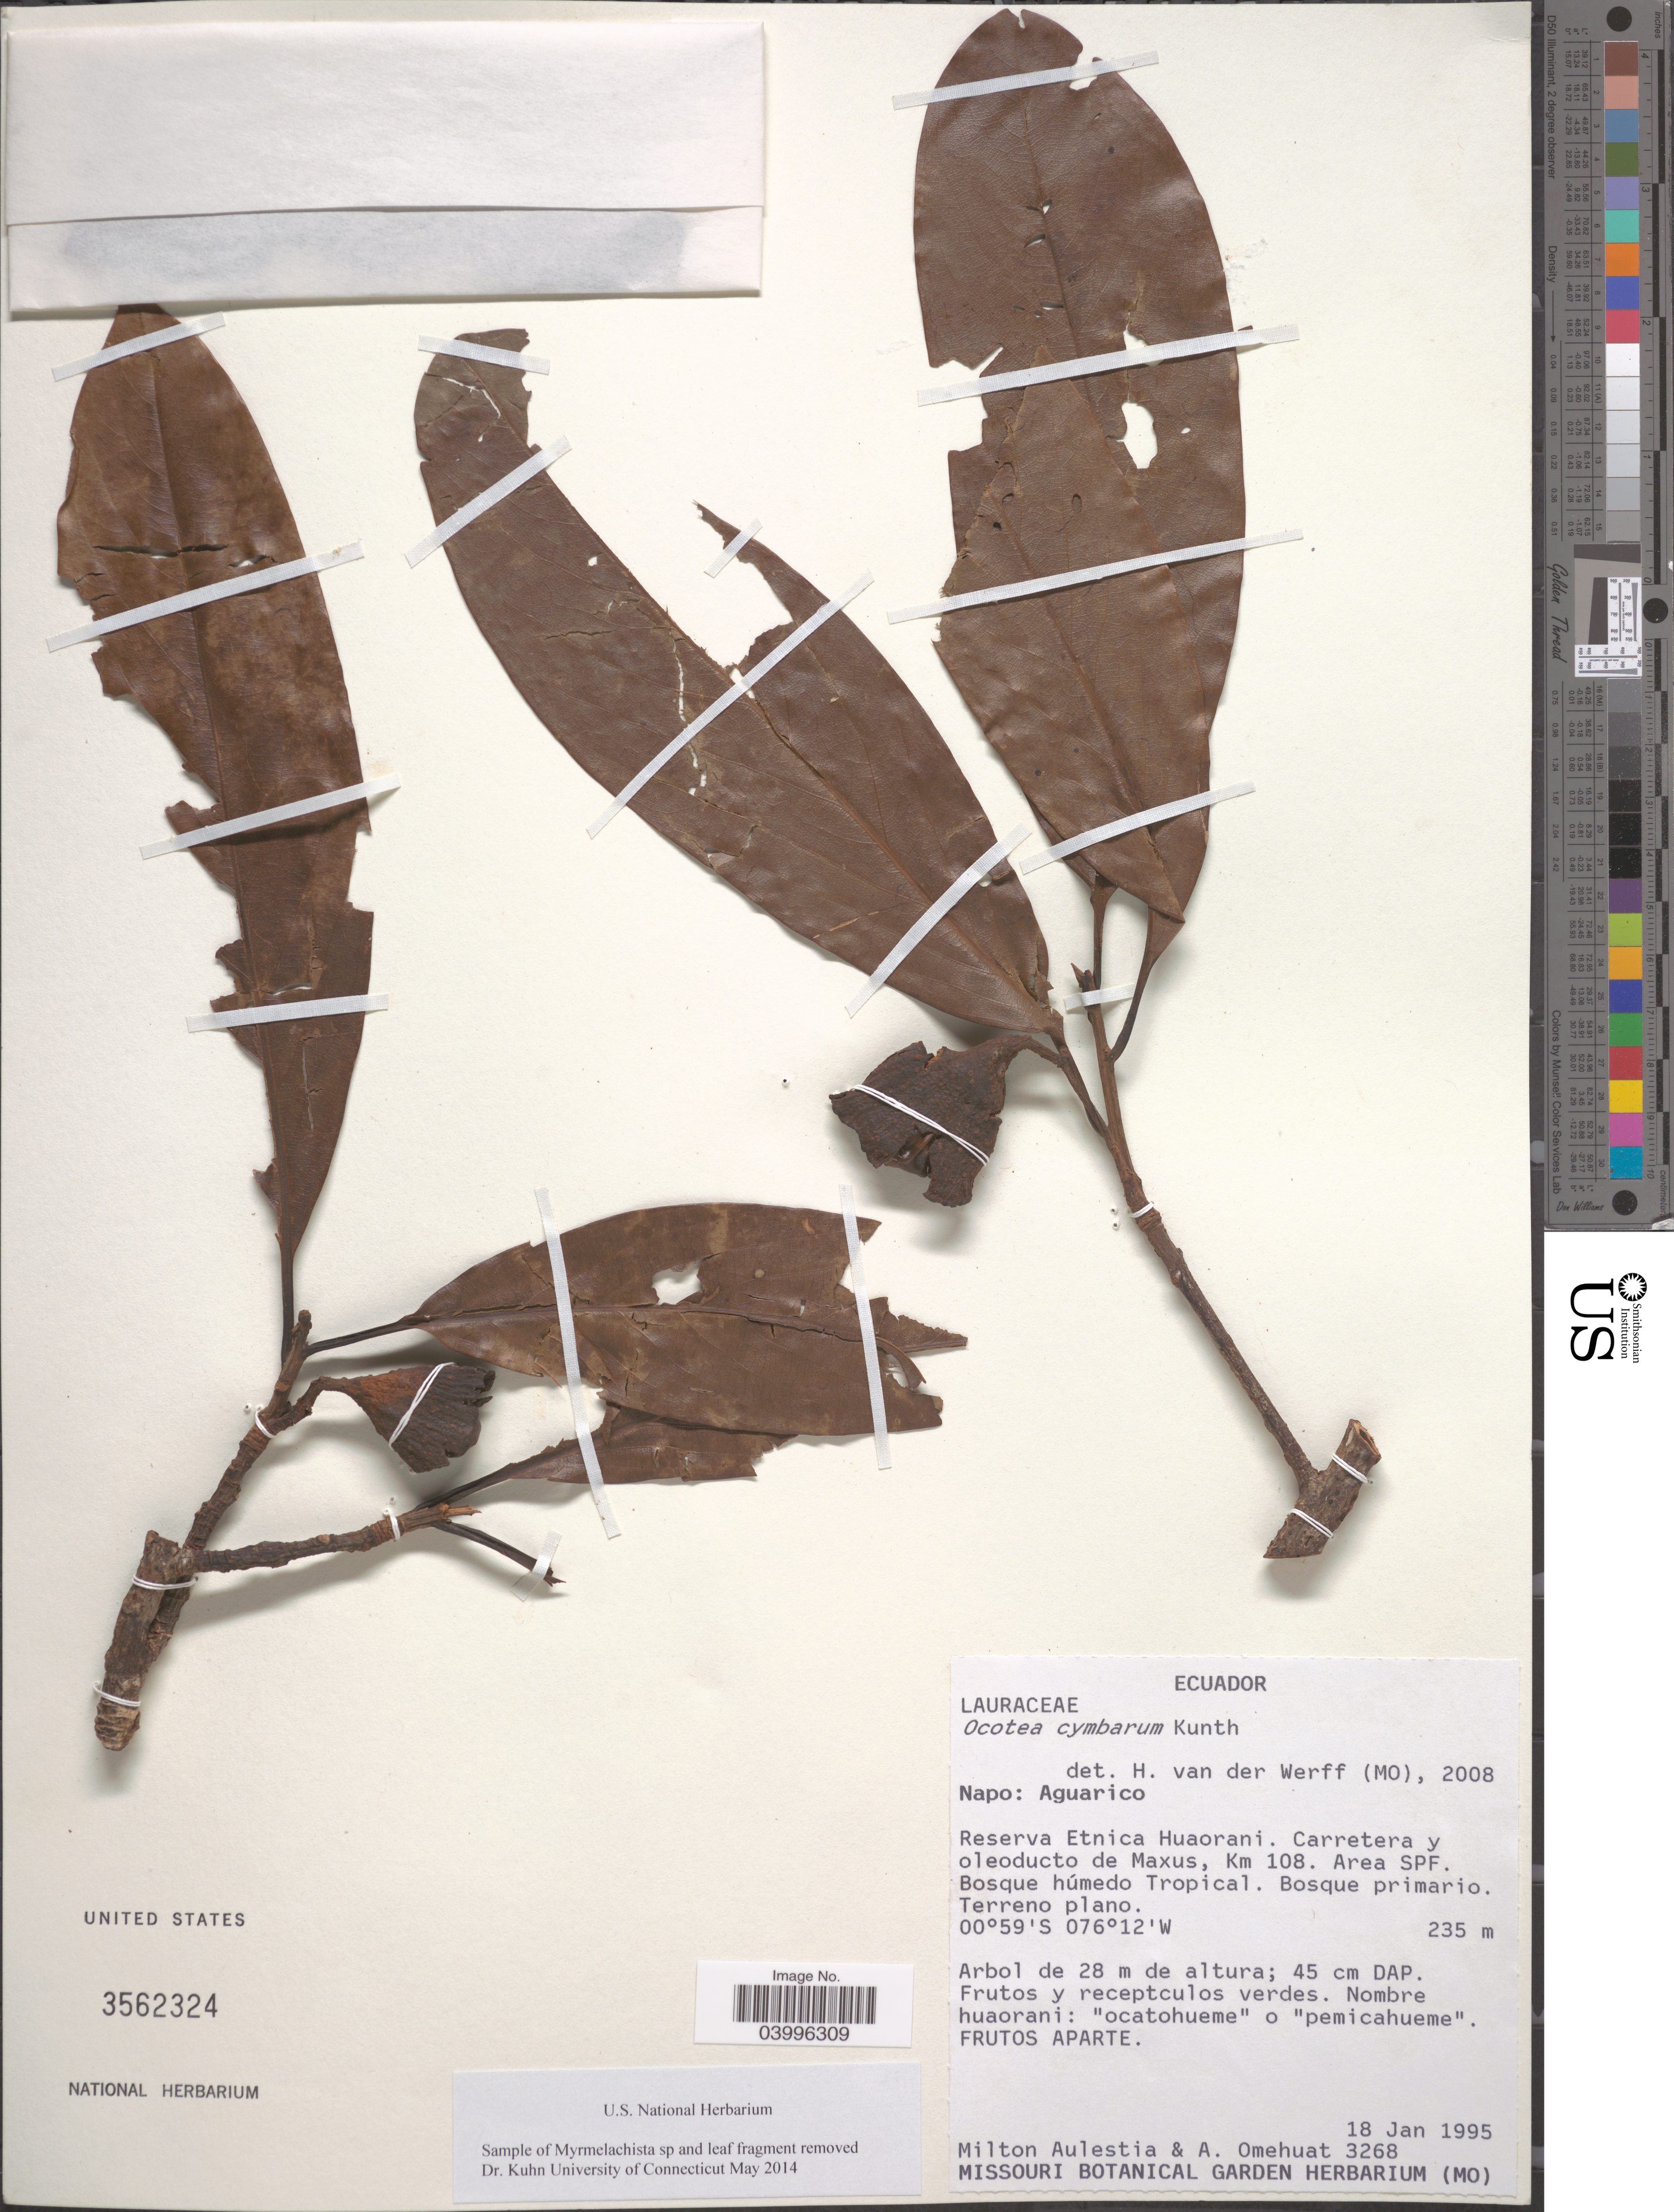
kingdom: Plantae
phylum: Tracheophyta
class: Magnoliopsida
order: Laurales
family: Lauraceae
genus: Ocotea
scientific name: Ocotea cymbarum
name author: Kunth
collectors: M. Aulestia & A. Omehuat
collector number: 3268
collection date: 1995-01-18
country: Ecuador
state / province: Napo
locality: Aguarico. Reserva Etnica Huaorani. Carretera y oleoducto de Maxus, Km 108. Area SPF.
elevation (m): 235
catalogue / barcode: US 3562324